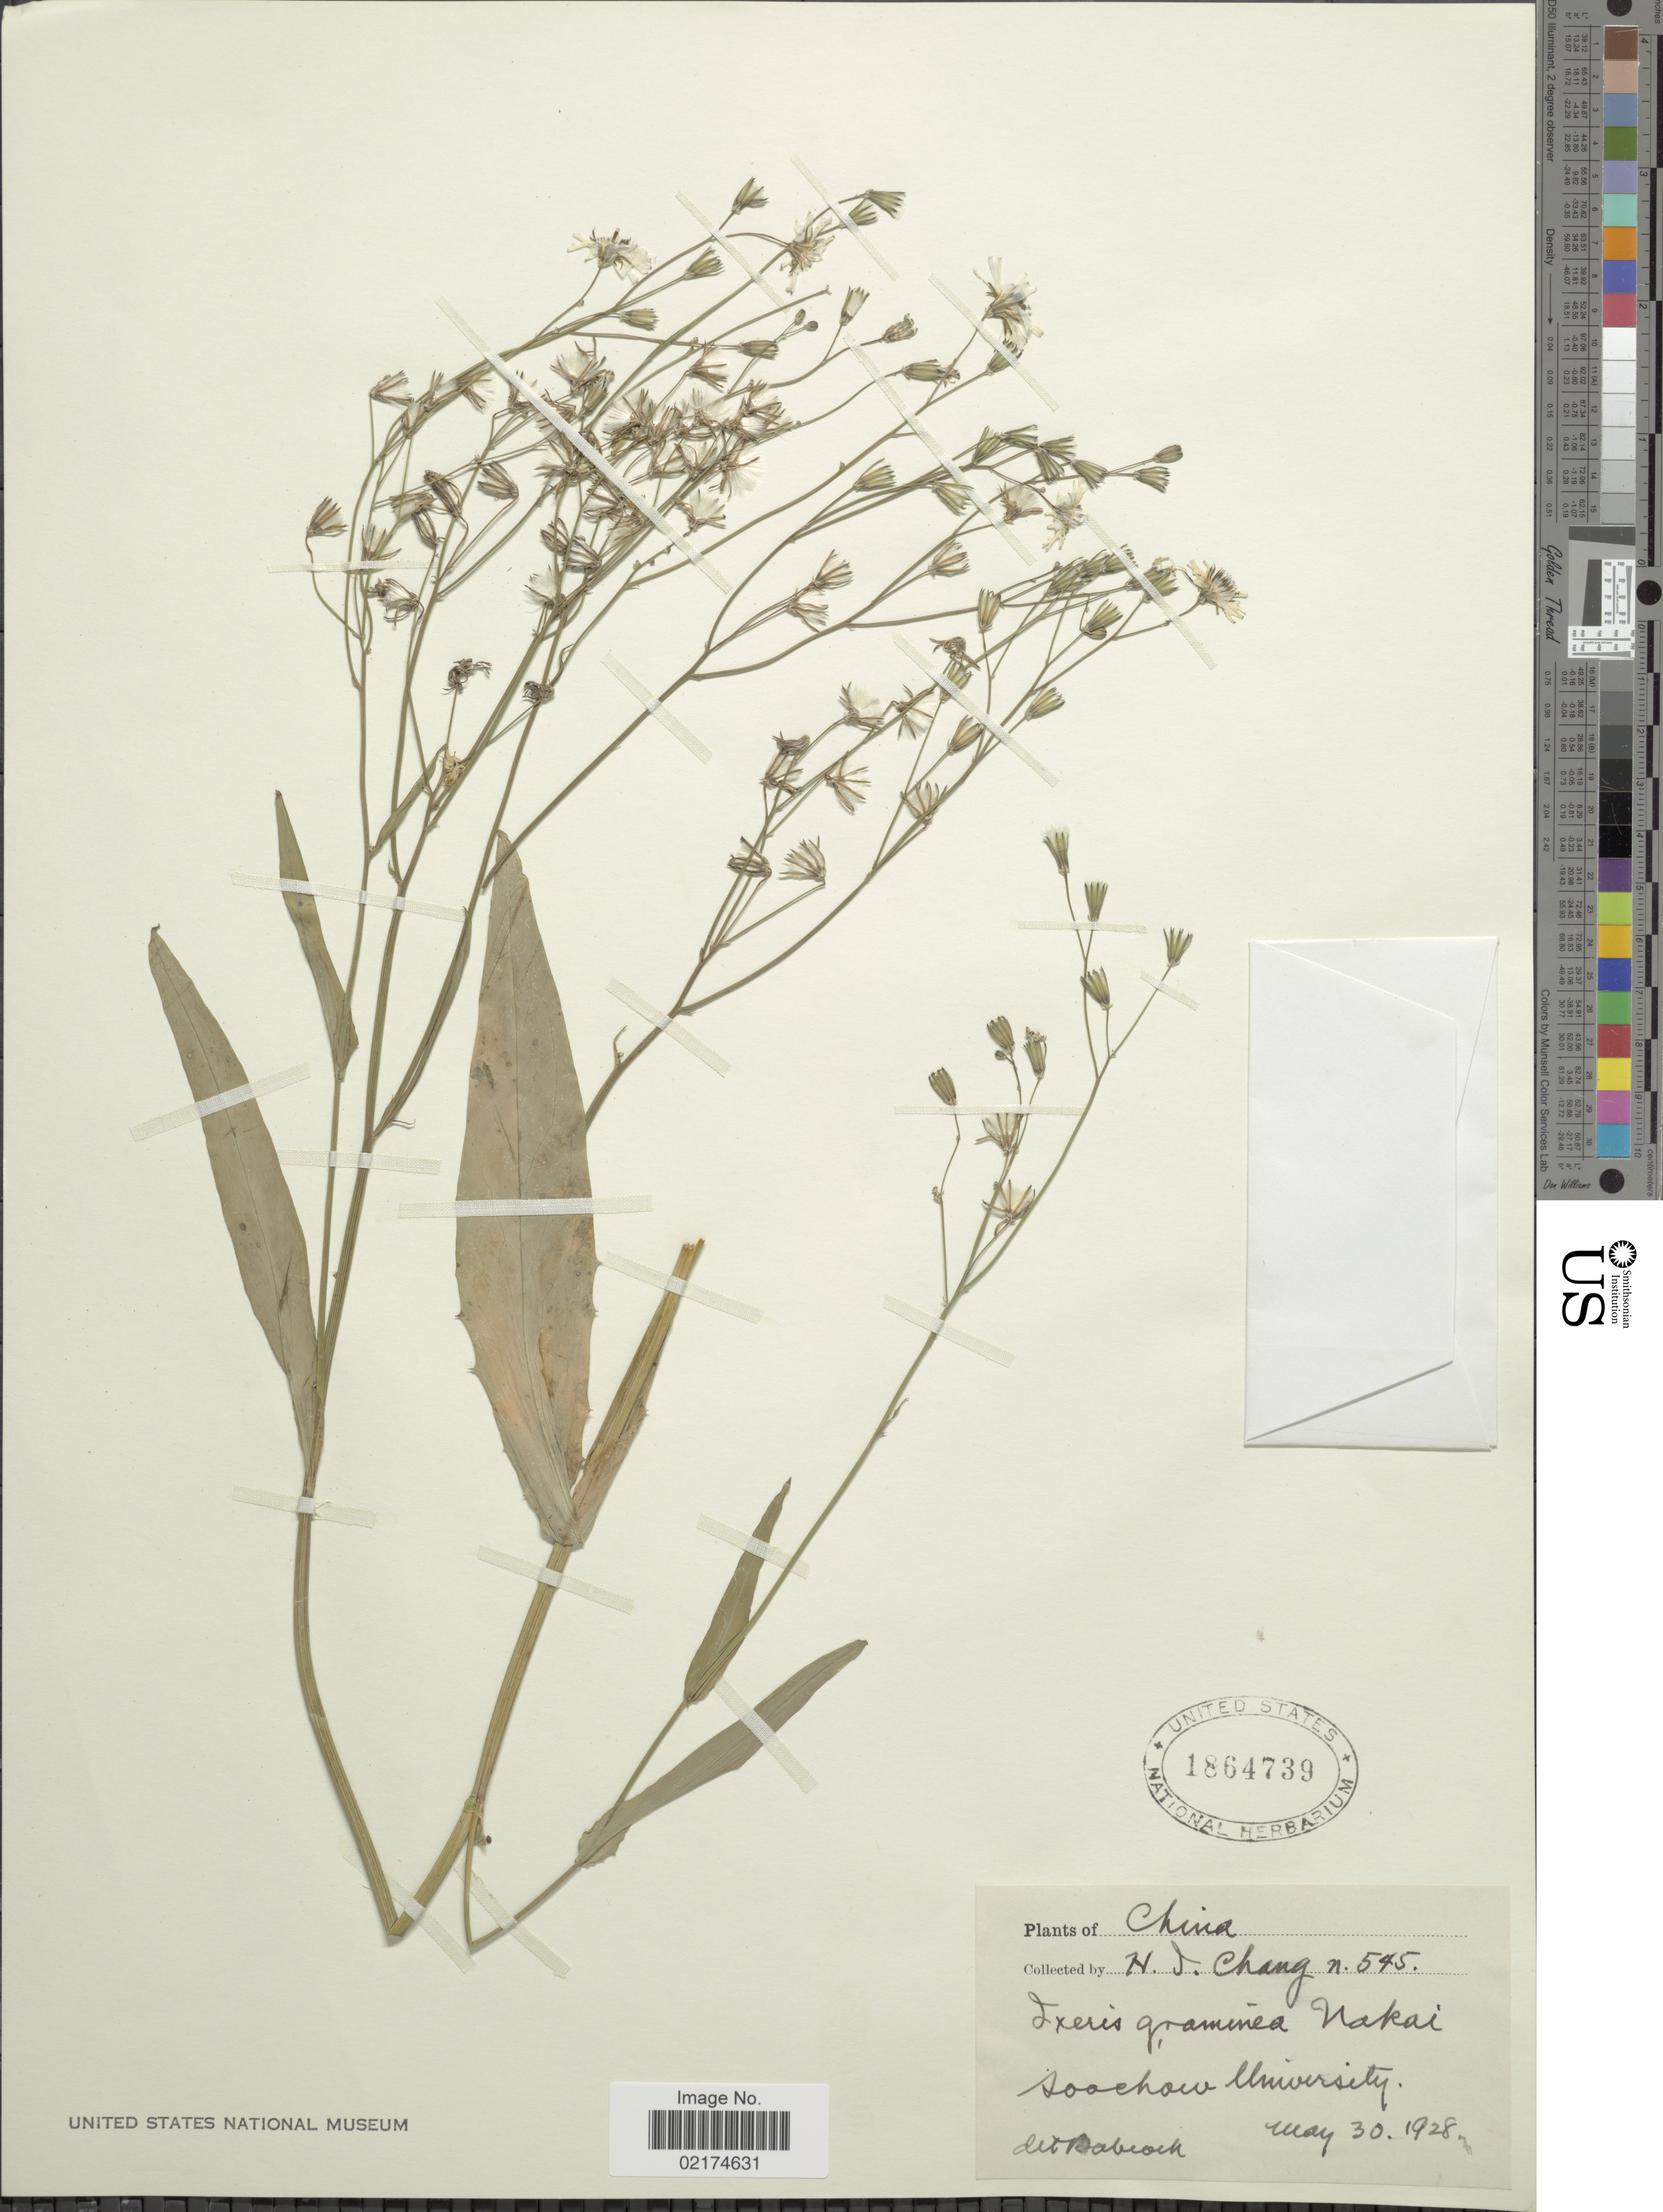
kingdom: Plantae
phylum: Tracheophyta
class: Magnoliopsida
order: Asterales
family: Asteraceae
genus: Ixeris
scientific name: Ixeris tamagawaensis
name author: (Makino) Kitam.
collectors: H.J. Chang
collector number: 545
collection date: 1928-05-30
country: China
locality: Soachow University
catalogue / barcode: US 1864739